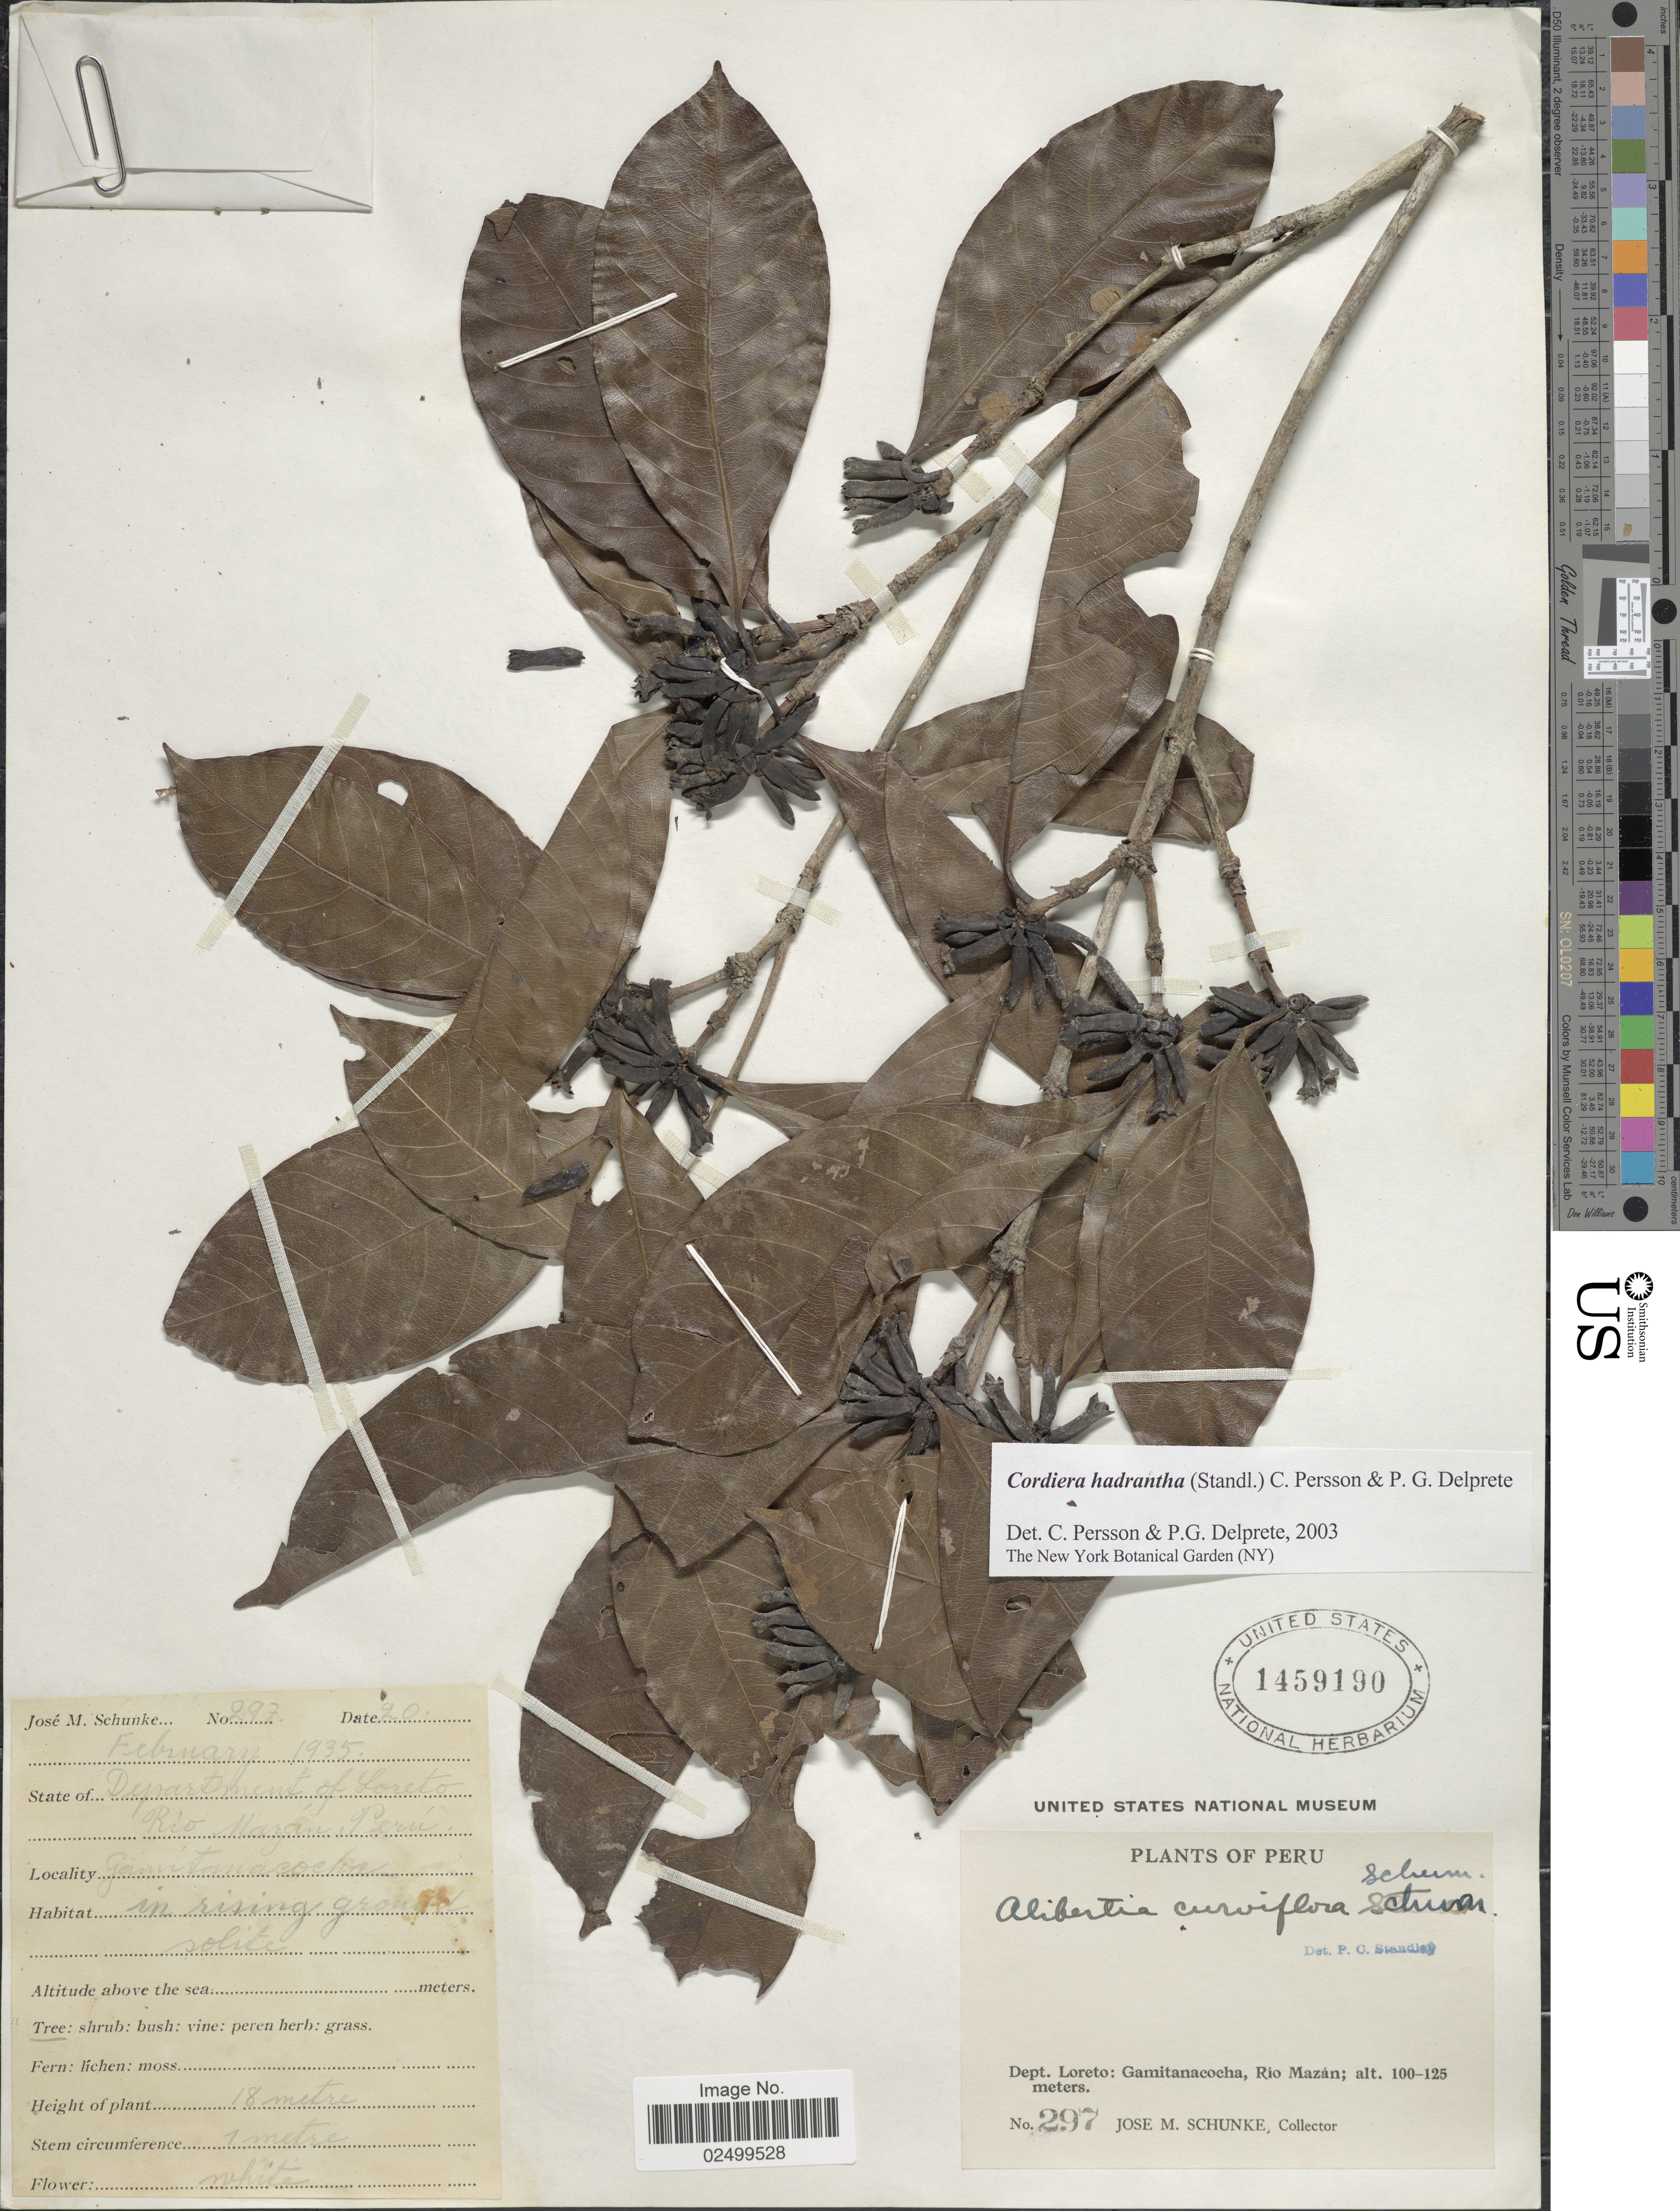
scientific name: unpublished name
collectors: J. M. Schunke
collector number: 297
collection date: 1935-02-20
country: Peru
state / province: Loreto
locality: Dept. Loreto: Gamitanacocha, Río Mazán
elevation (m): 100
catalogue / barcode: US 1459190